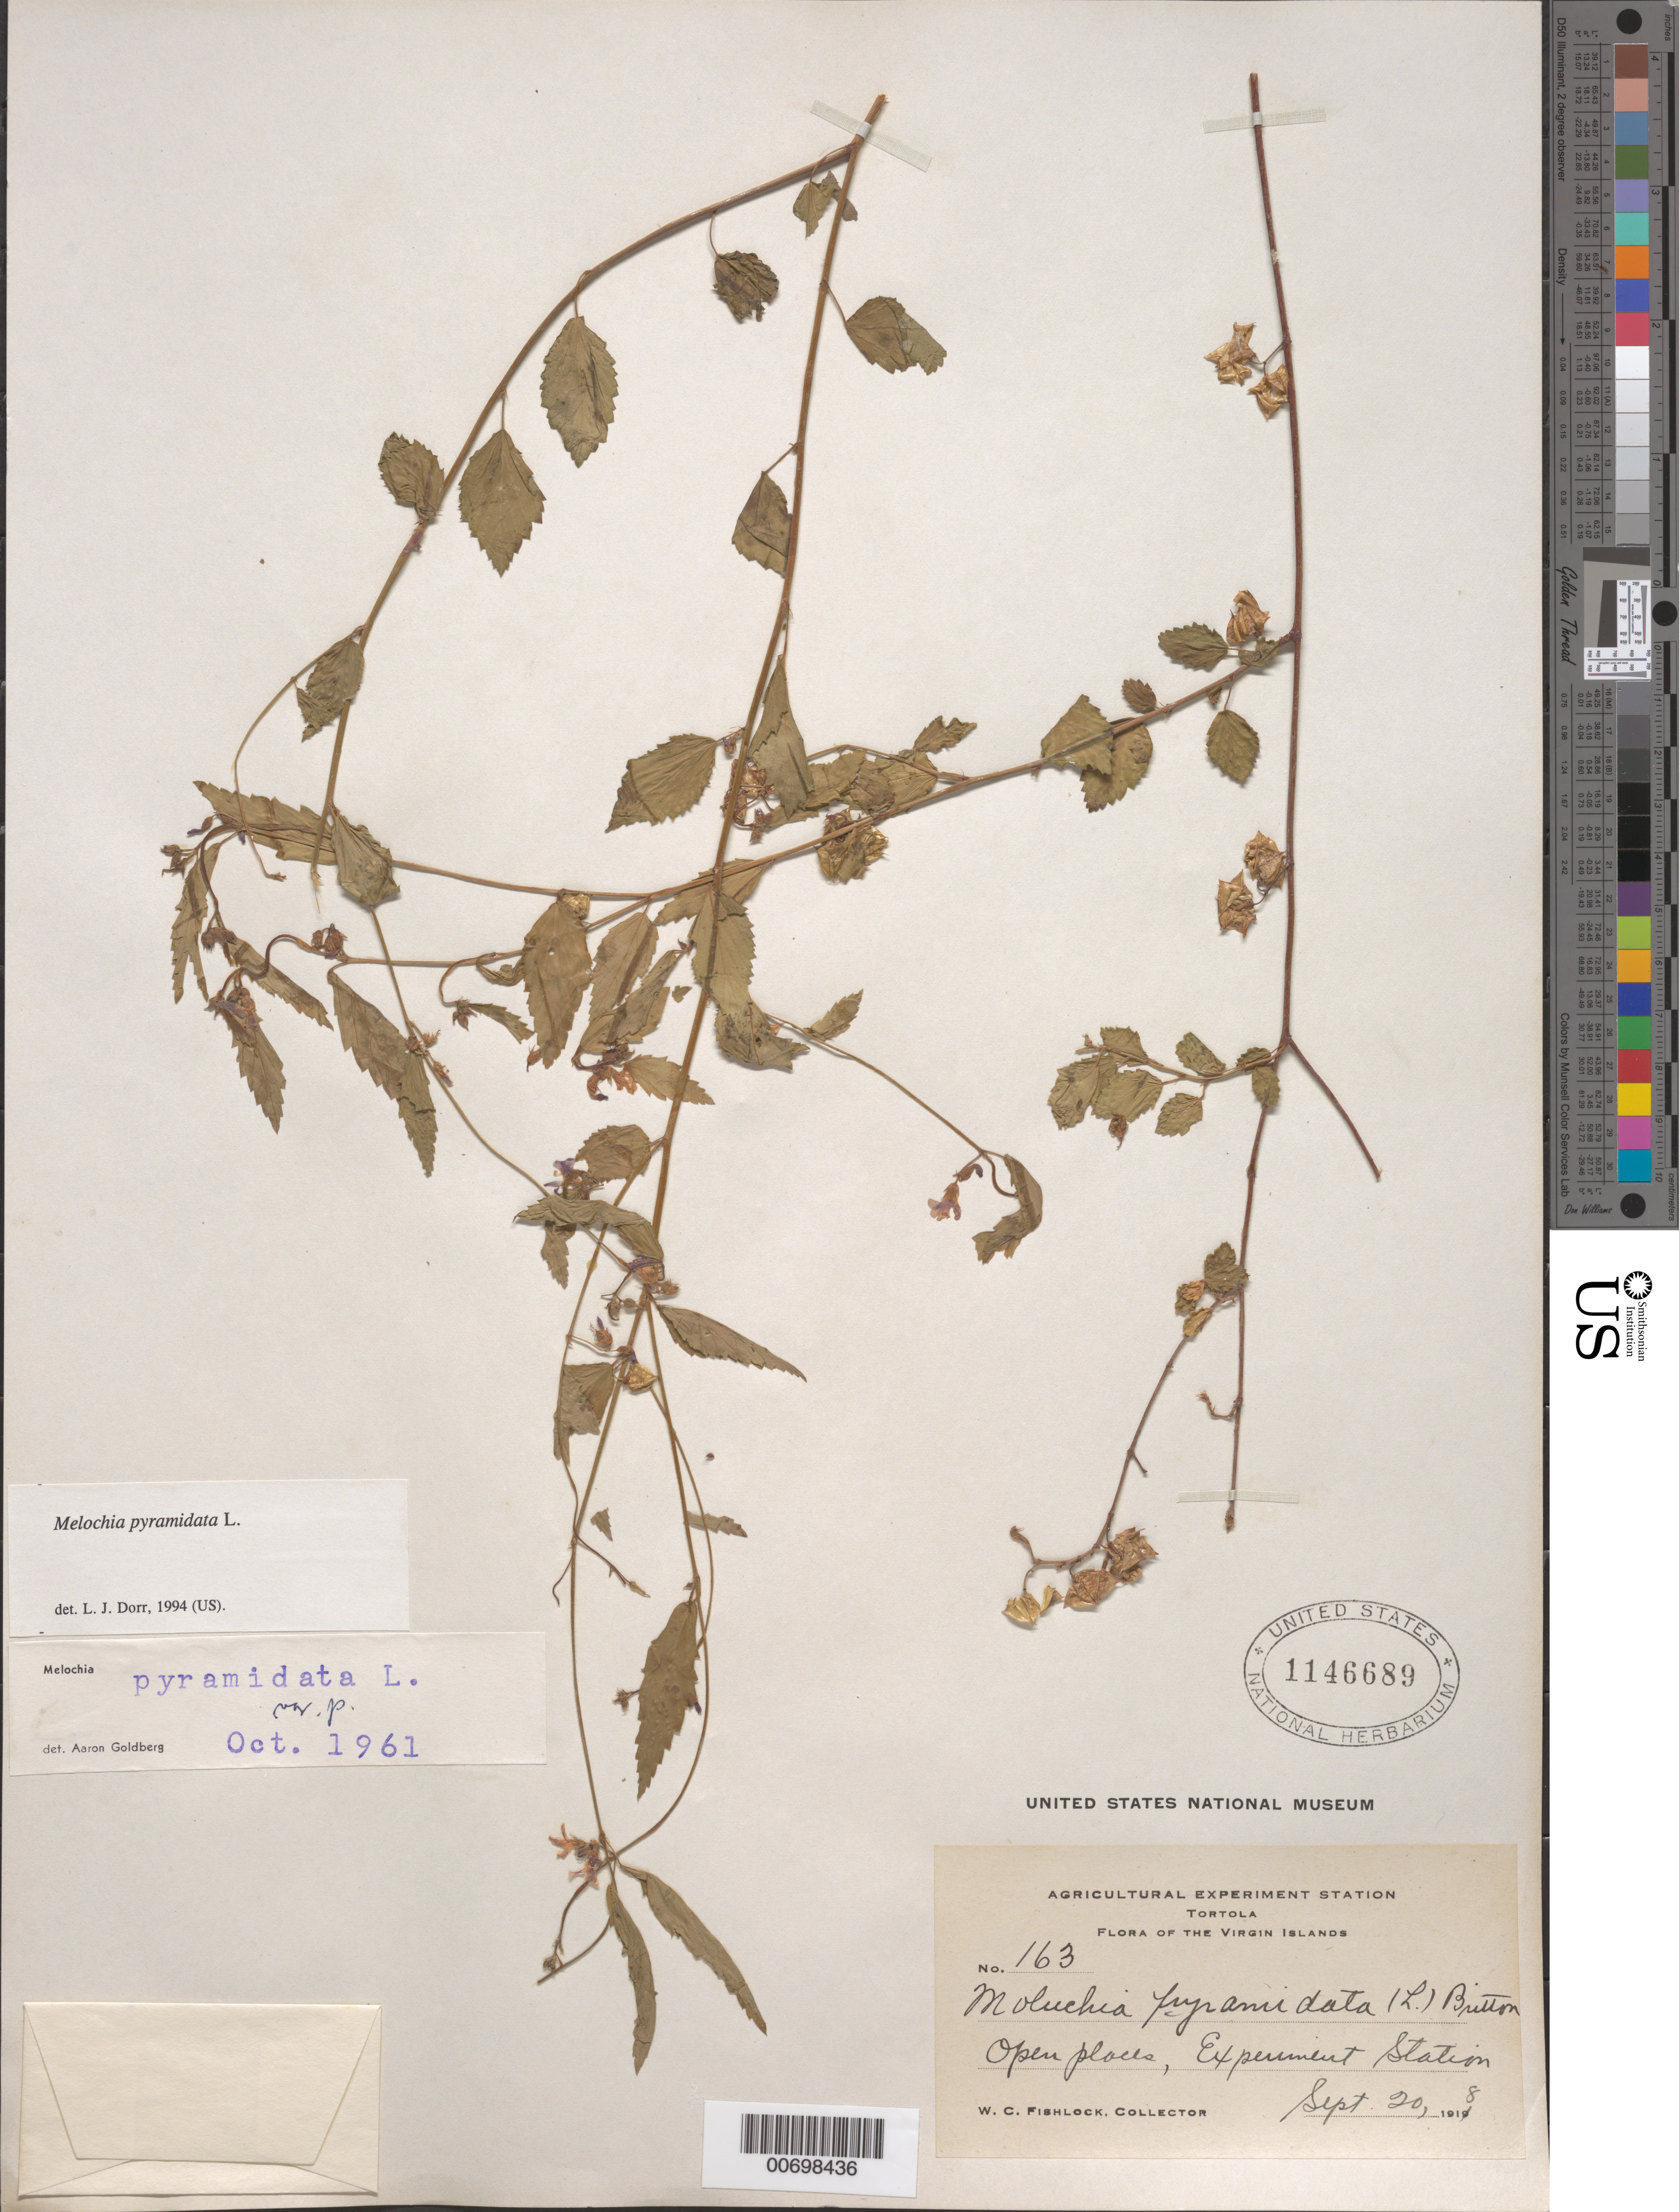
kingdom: Plantae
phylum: Tracheophyta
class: Magnoliopsida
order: Malvales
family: Malvaceae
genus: Melochia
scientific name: Melochia pyramidata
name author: L.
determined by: Dorr, L. J., (BOT), Smithsonian Institution - National Museum of Natural History (UNITED STATES)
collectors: W. Fishlock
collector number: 163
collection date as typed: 20 Sep 1918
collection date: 1918-09-20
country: British Virgin Islands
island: Tortola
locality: Experimental Station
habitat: Open places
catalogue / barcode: US 1146689